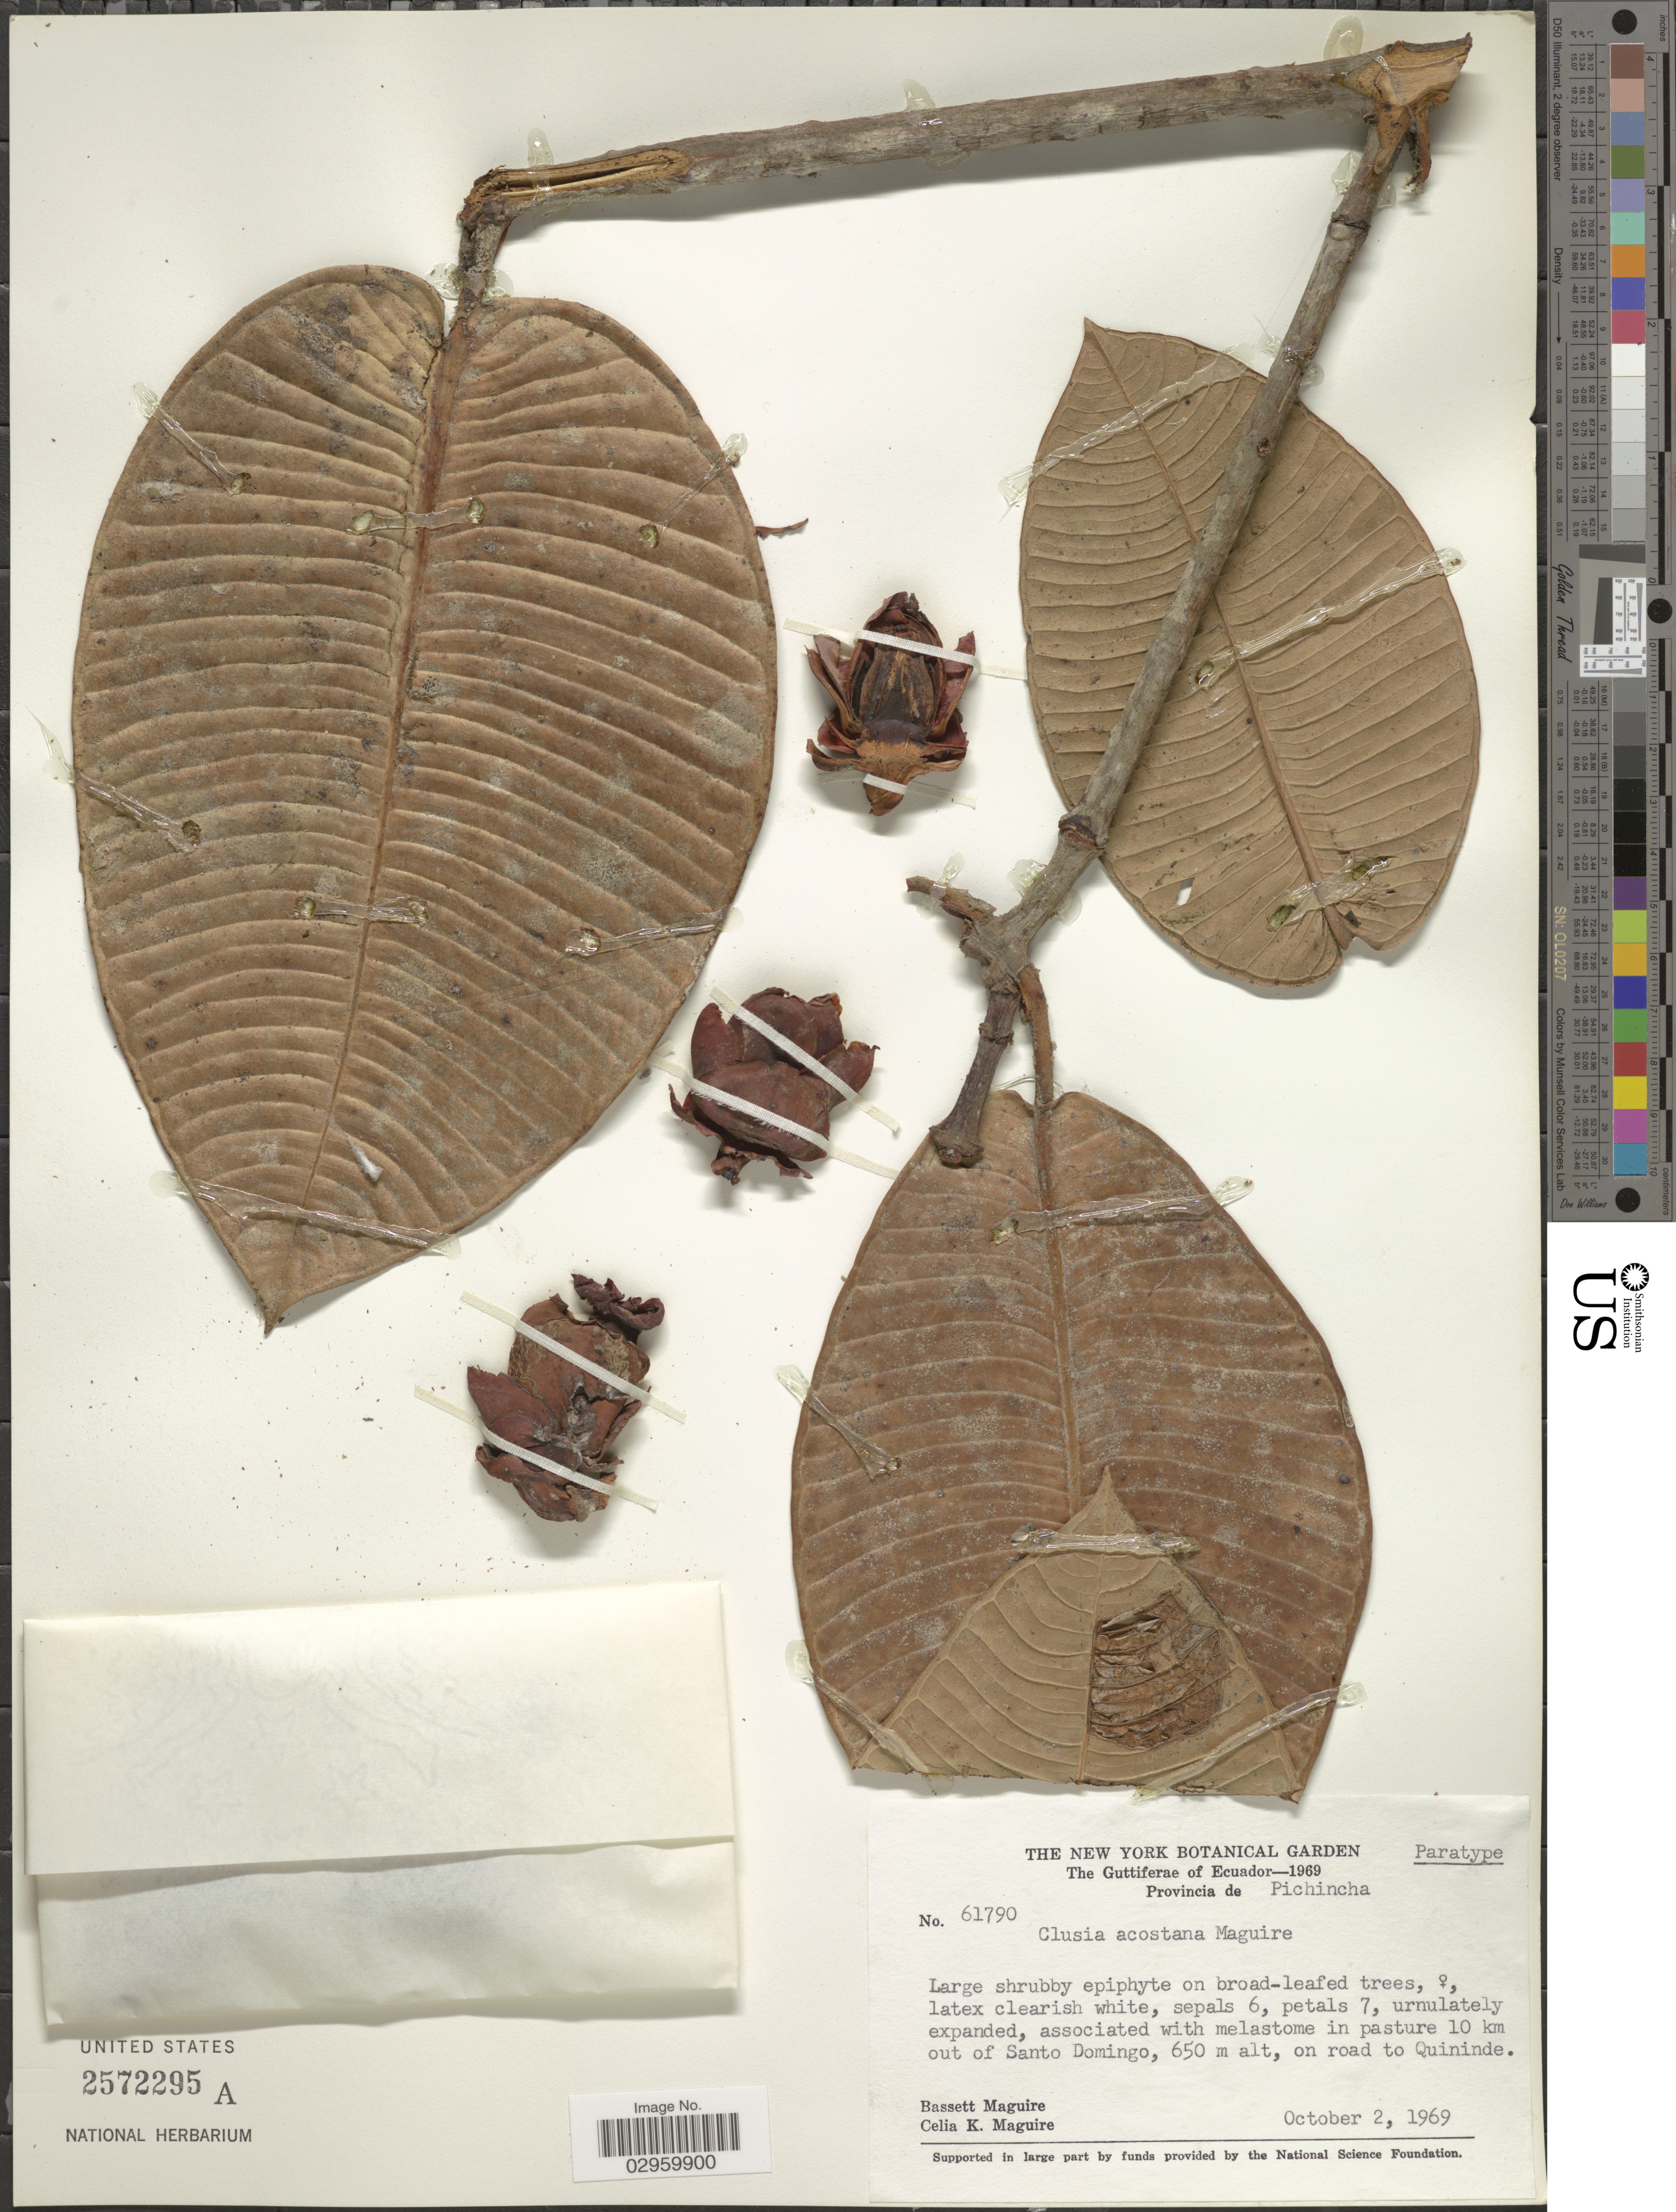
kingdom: Plantae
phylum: Tracheophyta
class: Magnoliopsida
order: Malpighiales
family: Clusiaceae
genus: Clusia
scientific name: Clusia venusta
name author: Little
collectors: B. Maguire & C. K. Maguire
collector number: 61790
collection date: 1969-10-02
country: Ecuador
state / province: Pichincha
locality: The Guttiferae of Ecuador, associated with melastome in pasture 10 km out of Santo Domingo, on road to Quininde.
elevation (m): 650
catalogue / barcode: US 2572295A